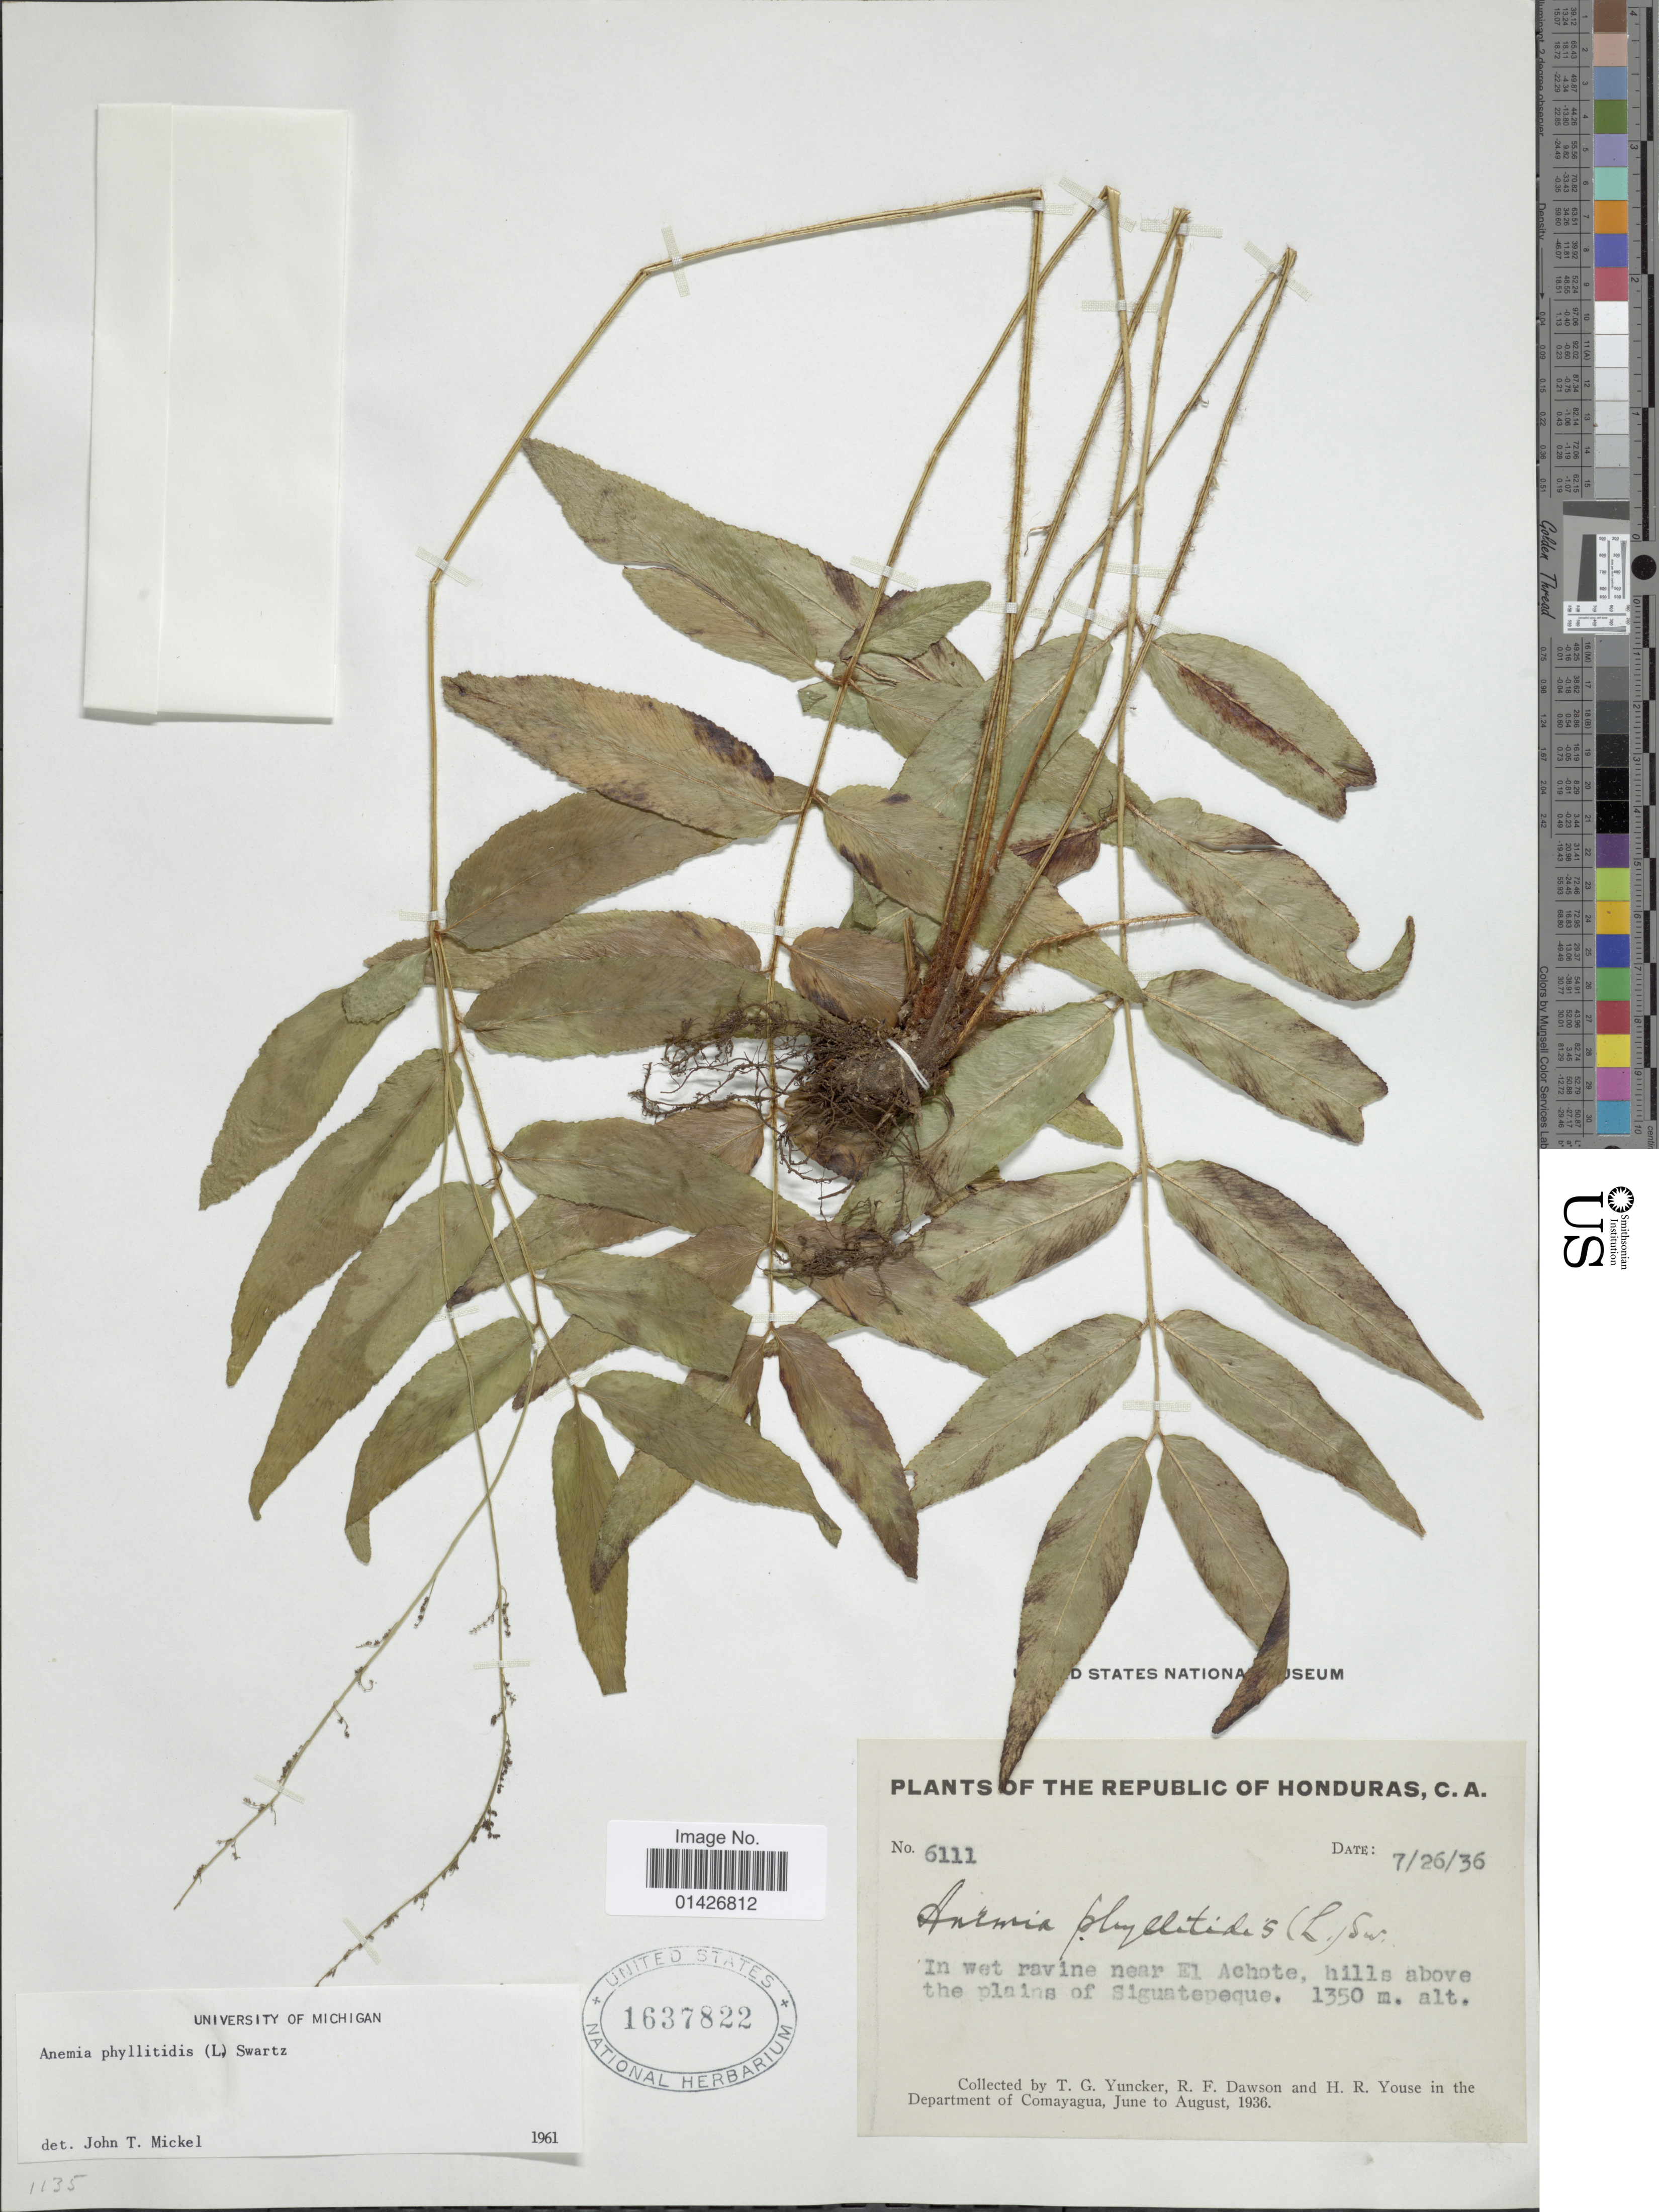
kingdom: Plantae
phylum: Tracheophyta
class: Polypodiopsida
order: Schizaeales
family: Anemiaceae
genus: Anemia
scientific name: Anemia phyllitidis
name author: (L.) Sw.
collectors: T. G. Yuncker & R. F. Dawson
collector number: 61111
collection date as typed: Transcribed d/m/y: 26/7/36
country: Honduras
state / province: Comayagua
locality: In wet ravine near El Achote, hills above the plains of Siguatepeque, in the Department of Comayagua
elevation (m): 1350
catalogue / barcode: US 1637822